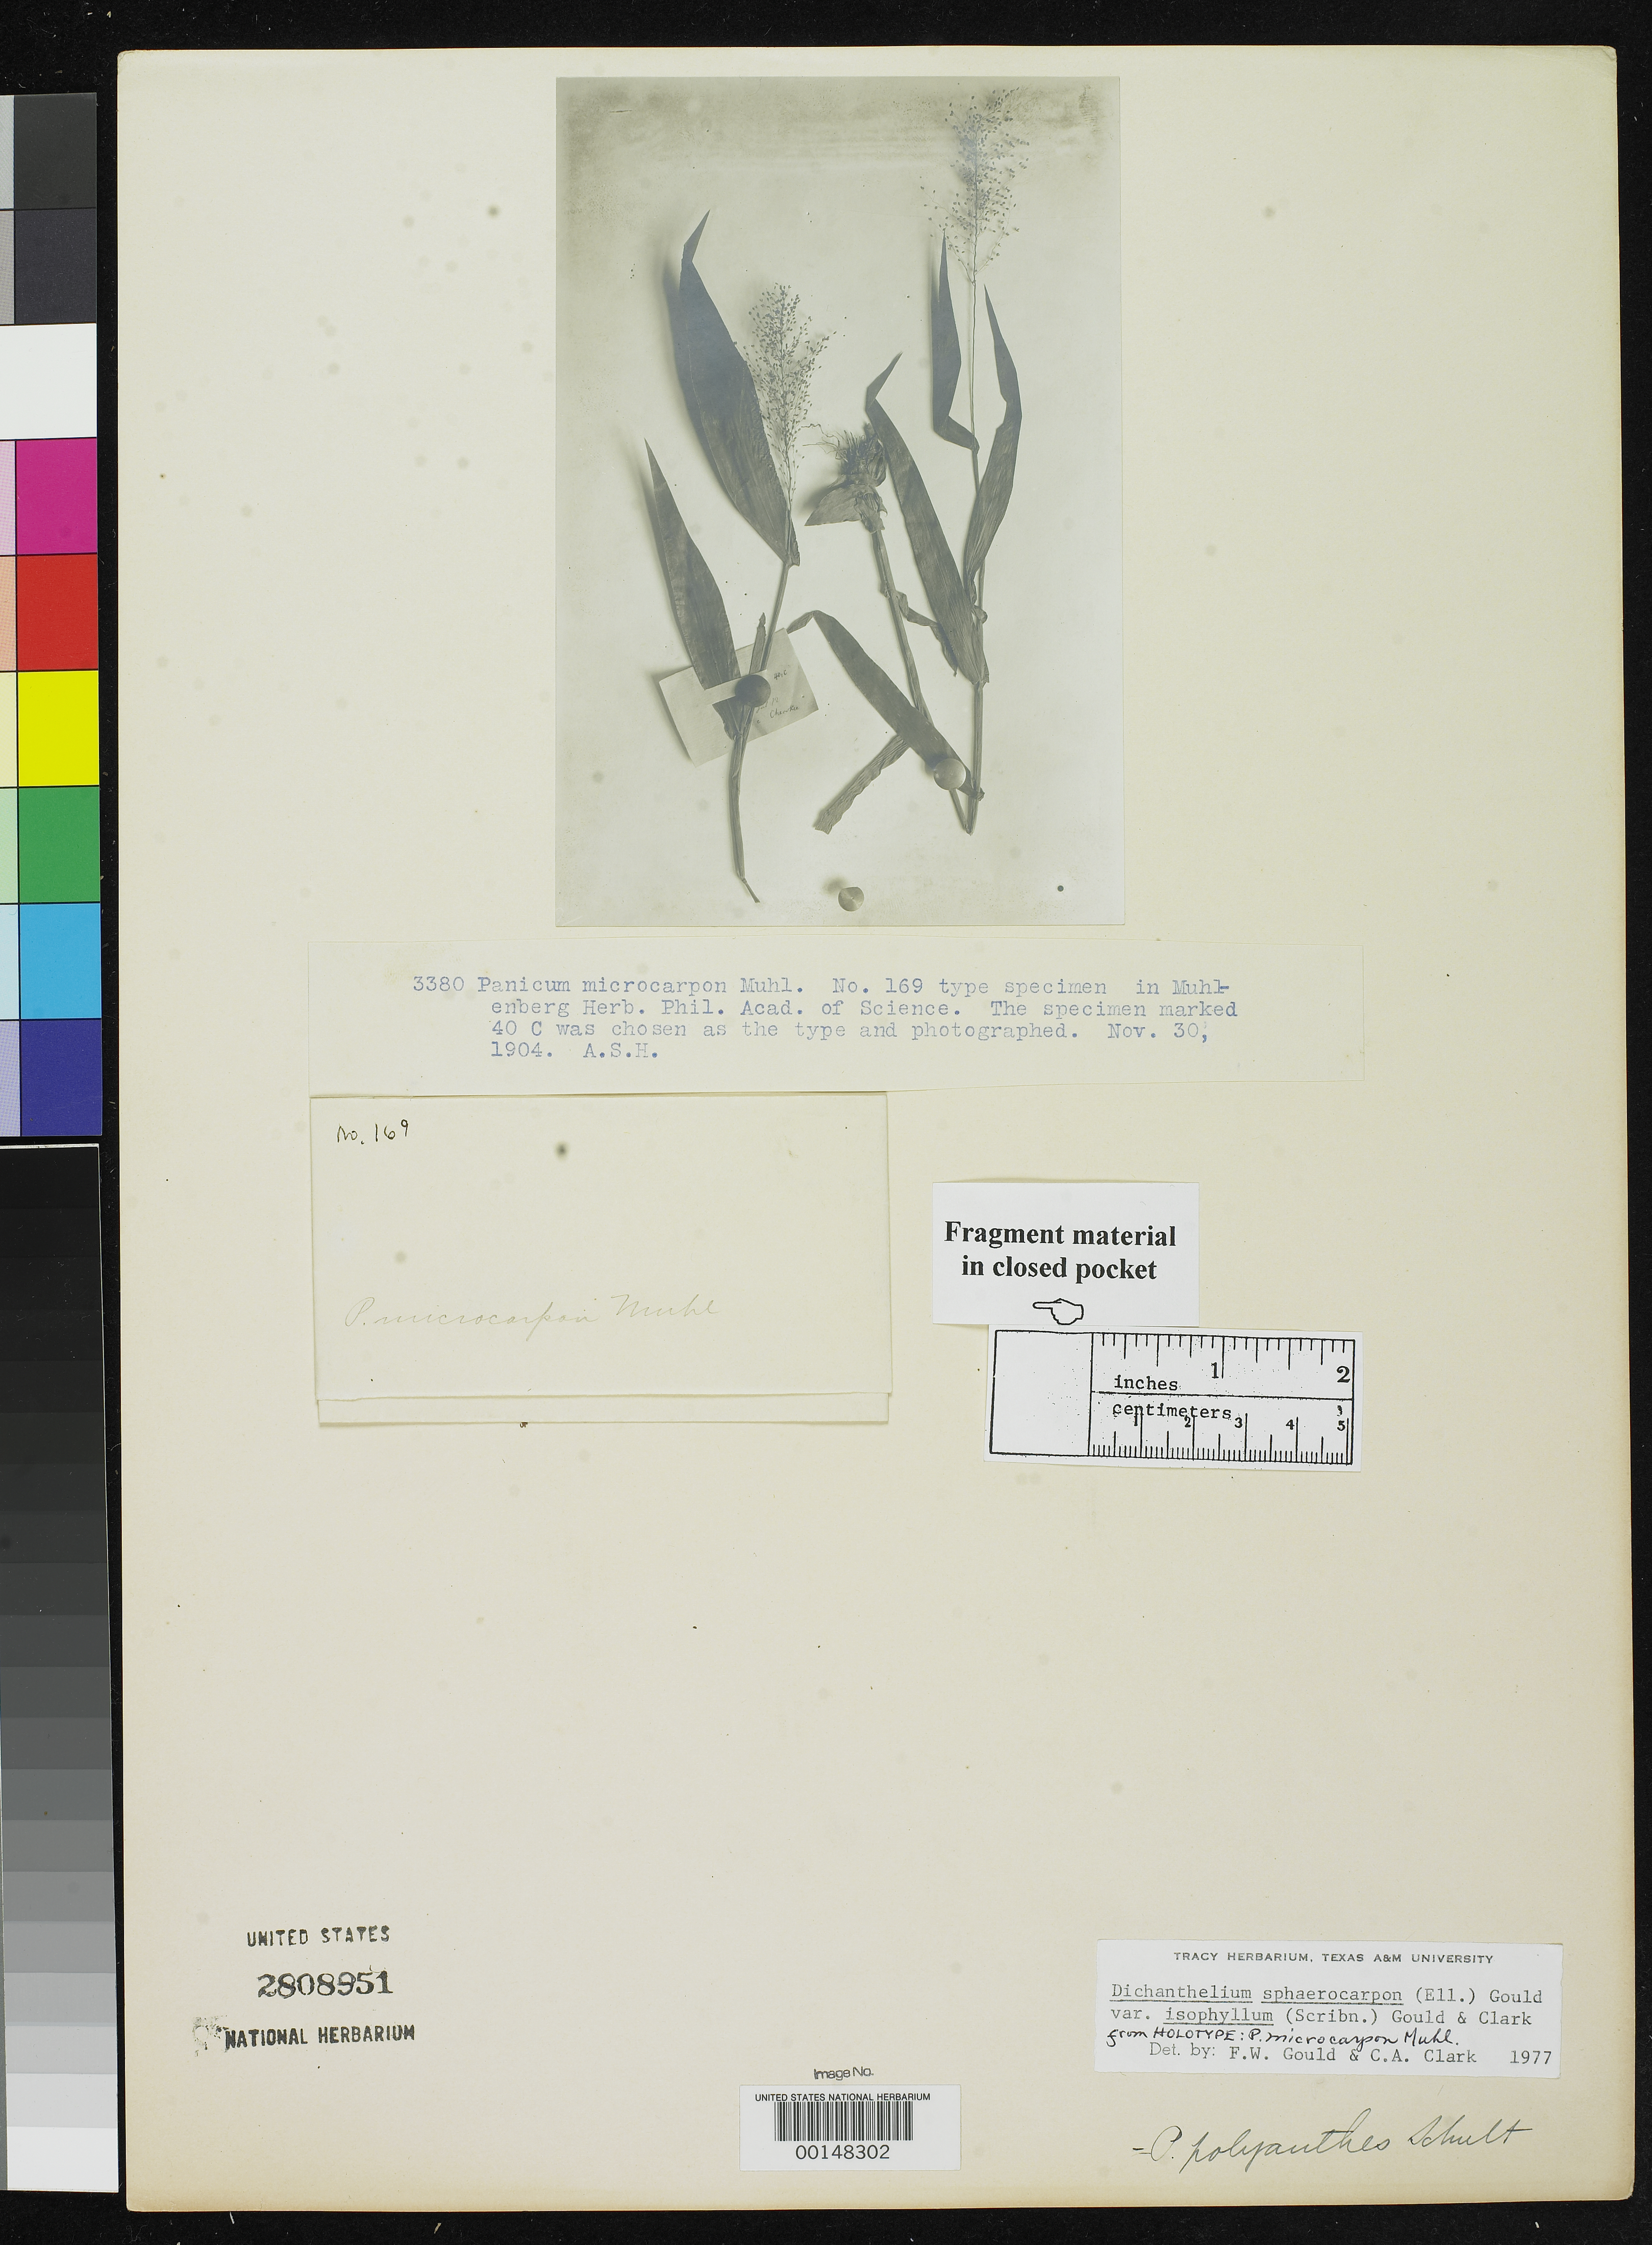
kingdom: Plantae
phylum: Tracheophyta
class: Liliopsida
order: Poales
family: Poaceae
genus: Panicum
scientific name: Panicum microcarpon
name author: Muhl.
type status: Type Fragment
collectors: W. Baldwin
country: United States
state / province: Georgia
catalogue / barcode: US 2808951